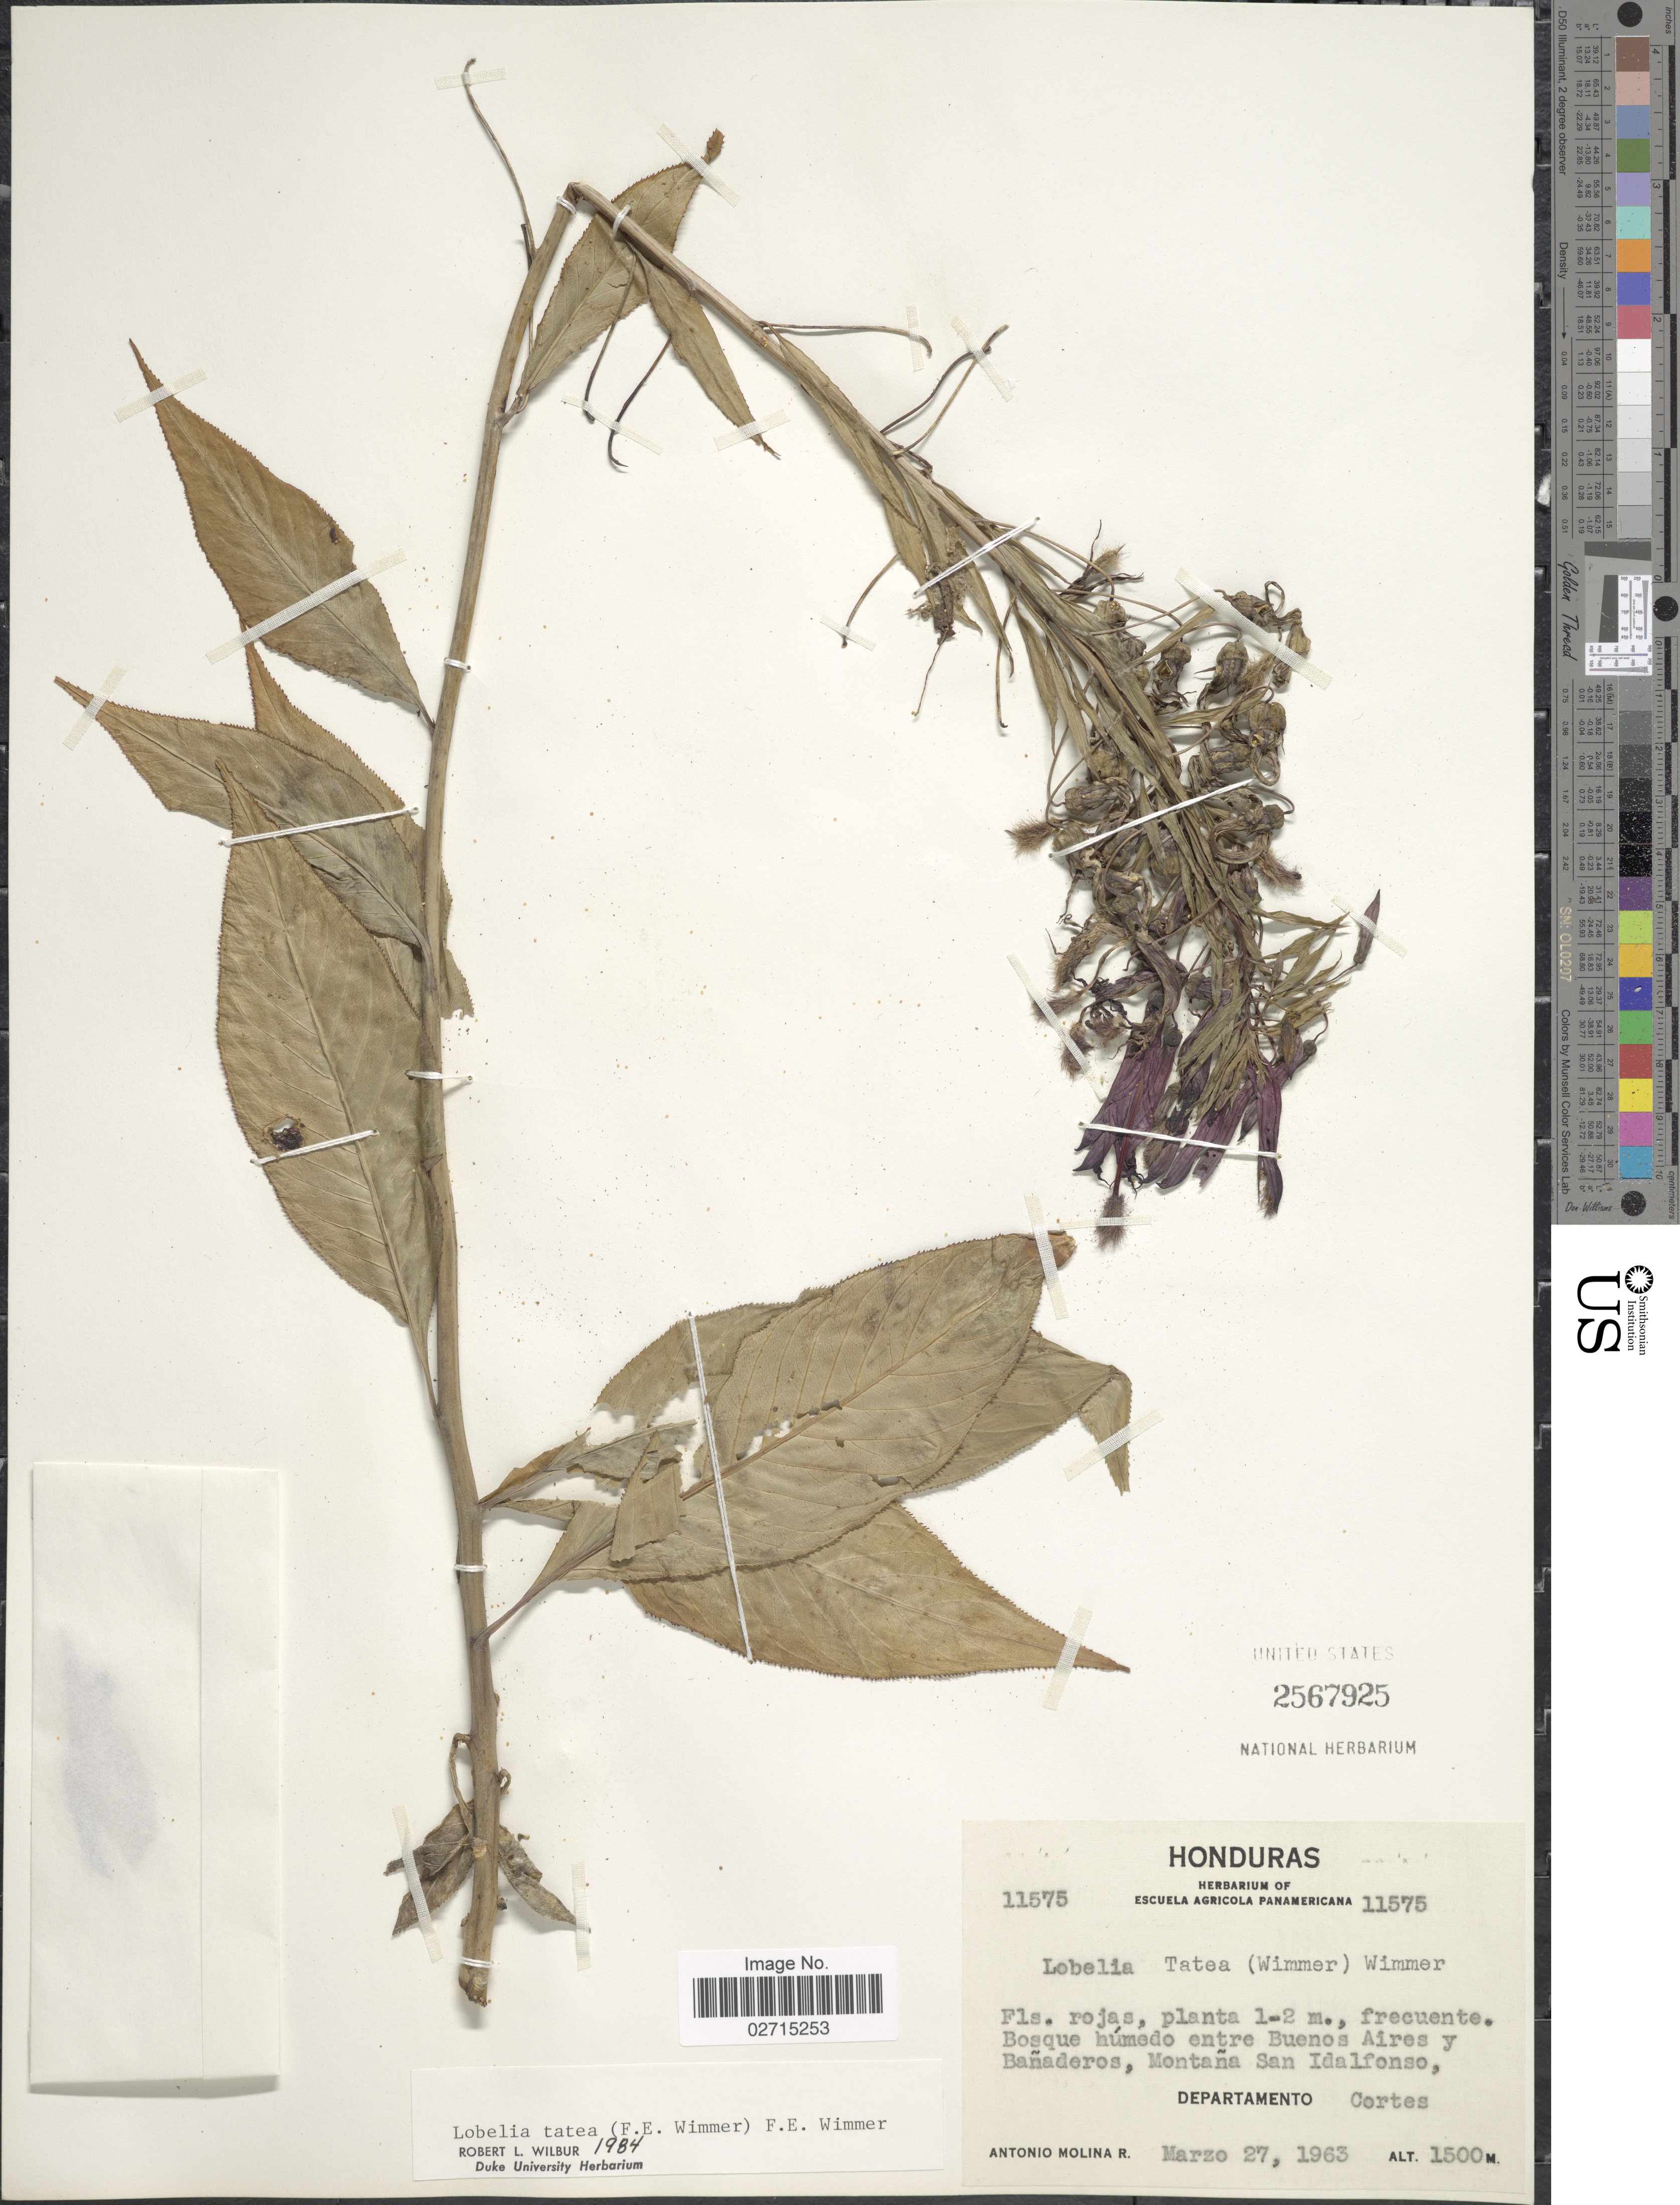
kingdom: Plantae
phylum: Tracheophyta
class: Magnoliopsida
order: Asterales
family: Campanulaceae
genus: Lobelia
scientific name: Lobelia tatea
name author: (E. Wimm.) E. Wimm.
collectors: A. Molina R.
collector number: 11575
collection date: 1963-03-27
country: Honduras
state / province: Cortés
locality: Bosque húmedo entre Buenos Aires y Bañaderos, Montaña San Idalfonso, Departamento Cortes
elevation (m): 1500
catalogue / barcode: US 2567925